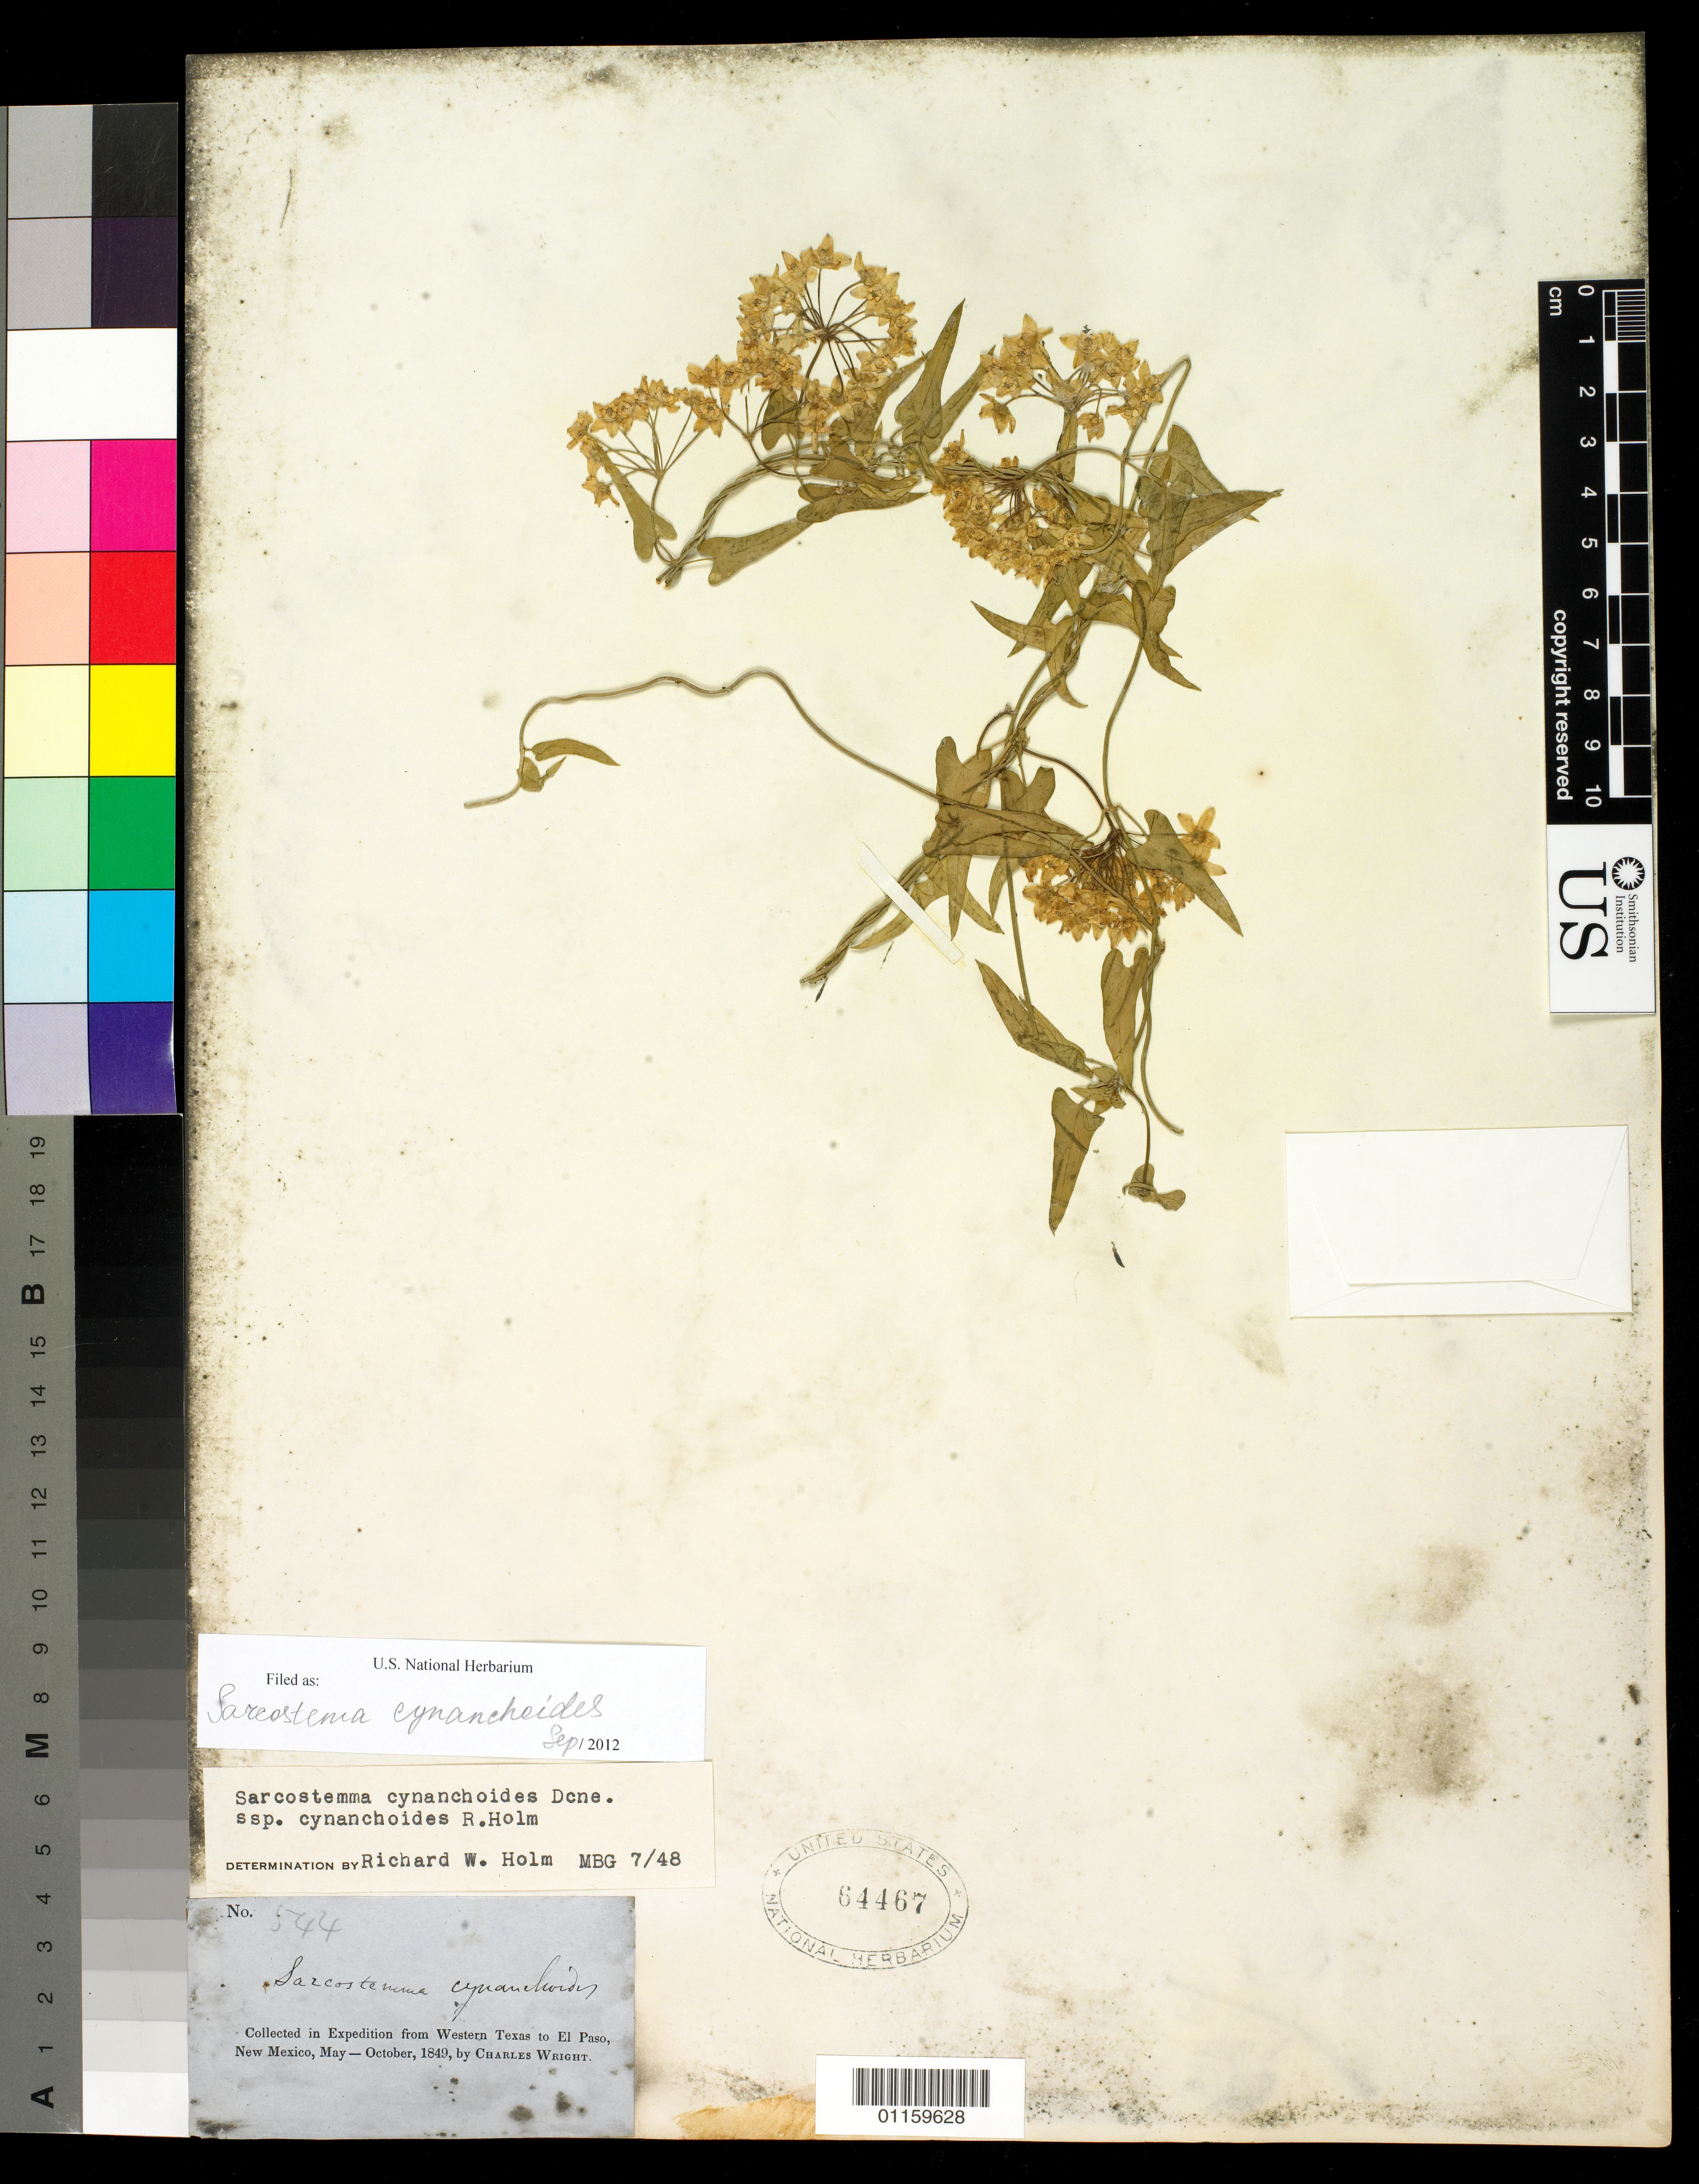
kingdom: Plantae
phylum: Tracheophyta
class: Magnoliopsida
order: Gentianales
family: Apocynaceae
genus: Sarcostemma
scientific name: Sarcostemma cynanchoides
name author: Decne.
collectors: C. Wright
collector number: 544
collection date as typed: May 1849 to -- Oct 1849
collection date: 1849-05/1849-10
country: United States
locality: From Western Texas to El Paso, New Mexico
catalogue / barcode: US 64467